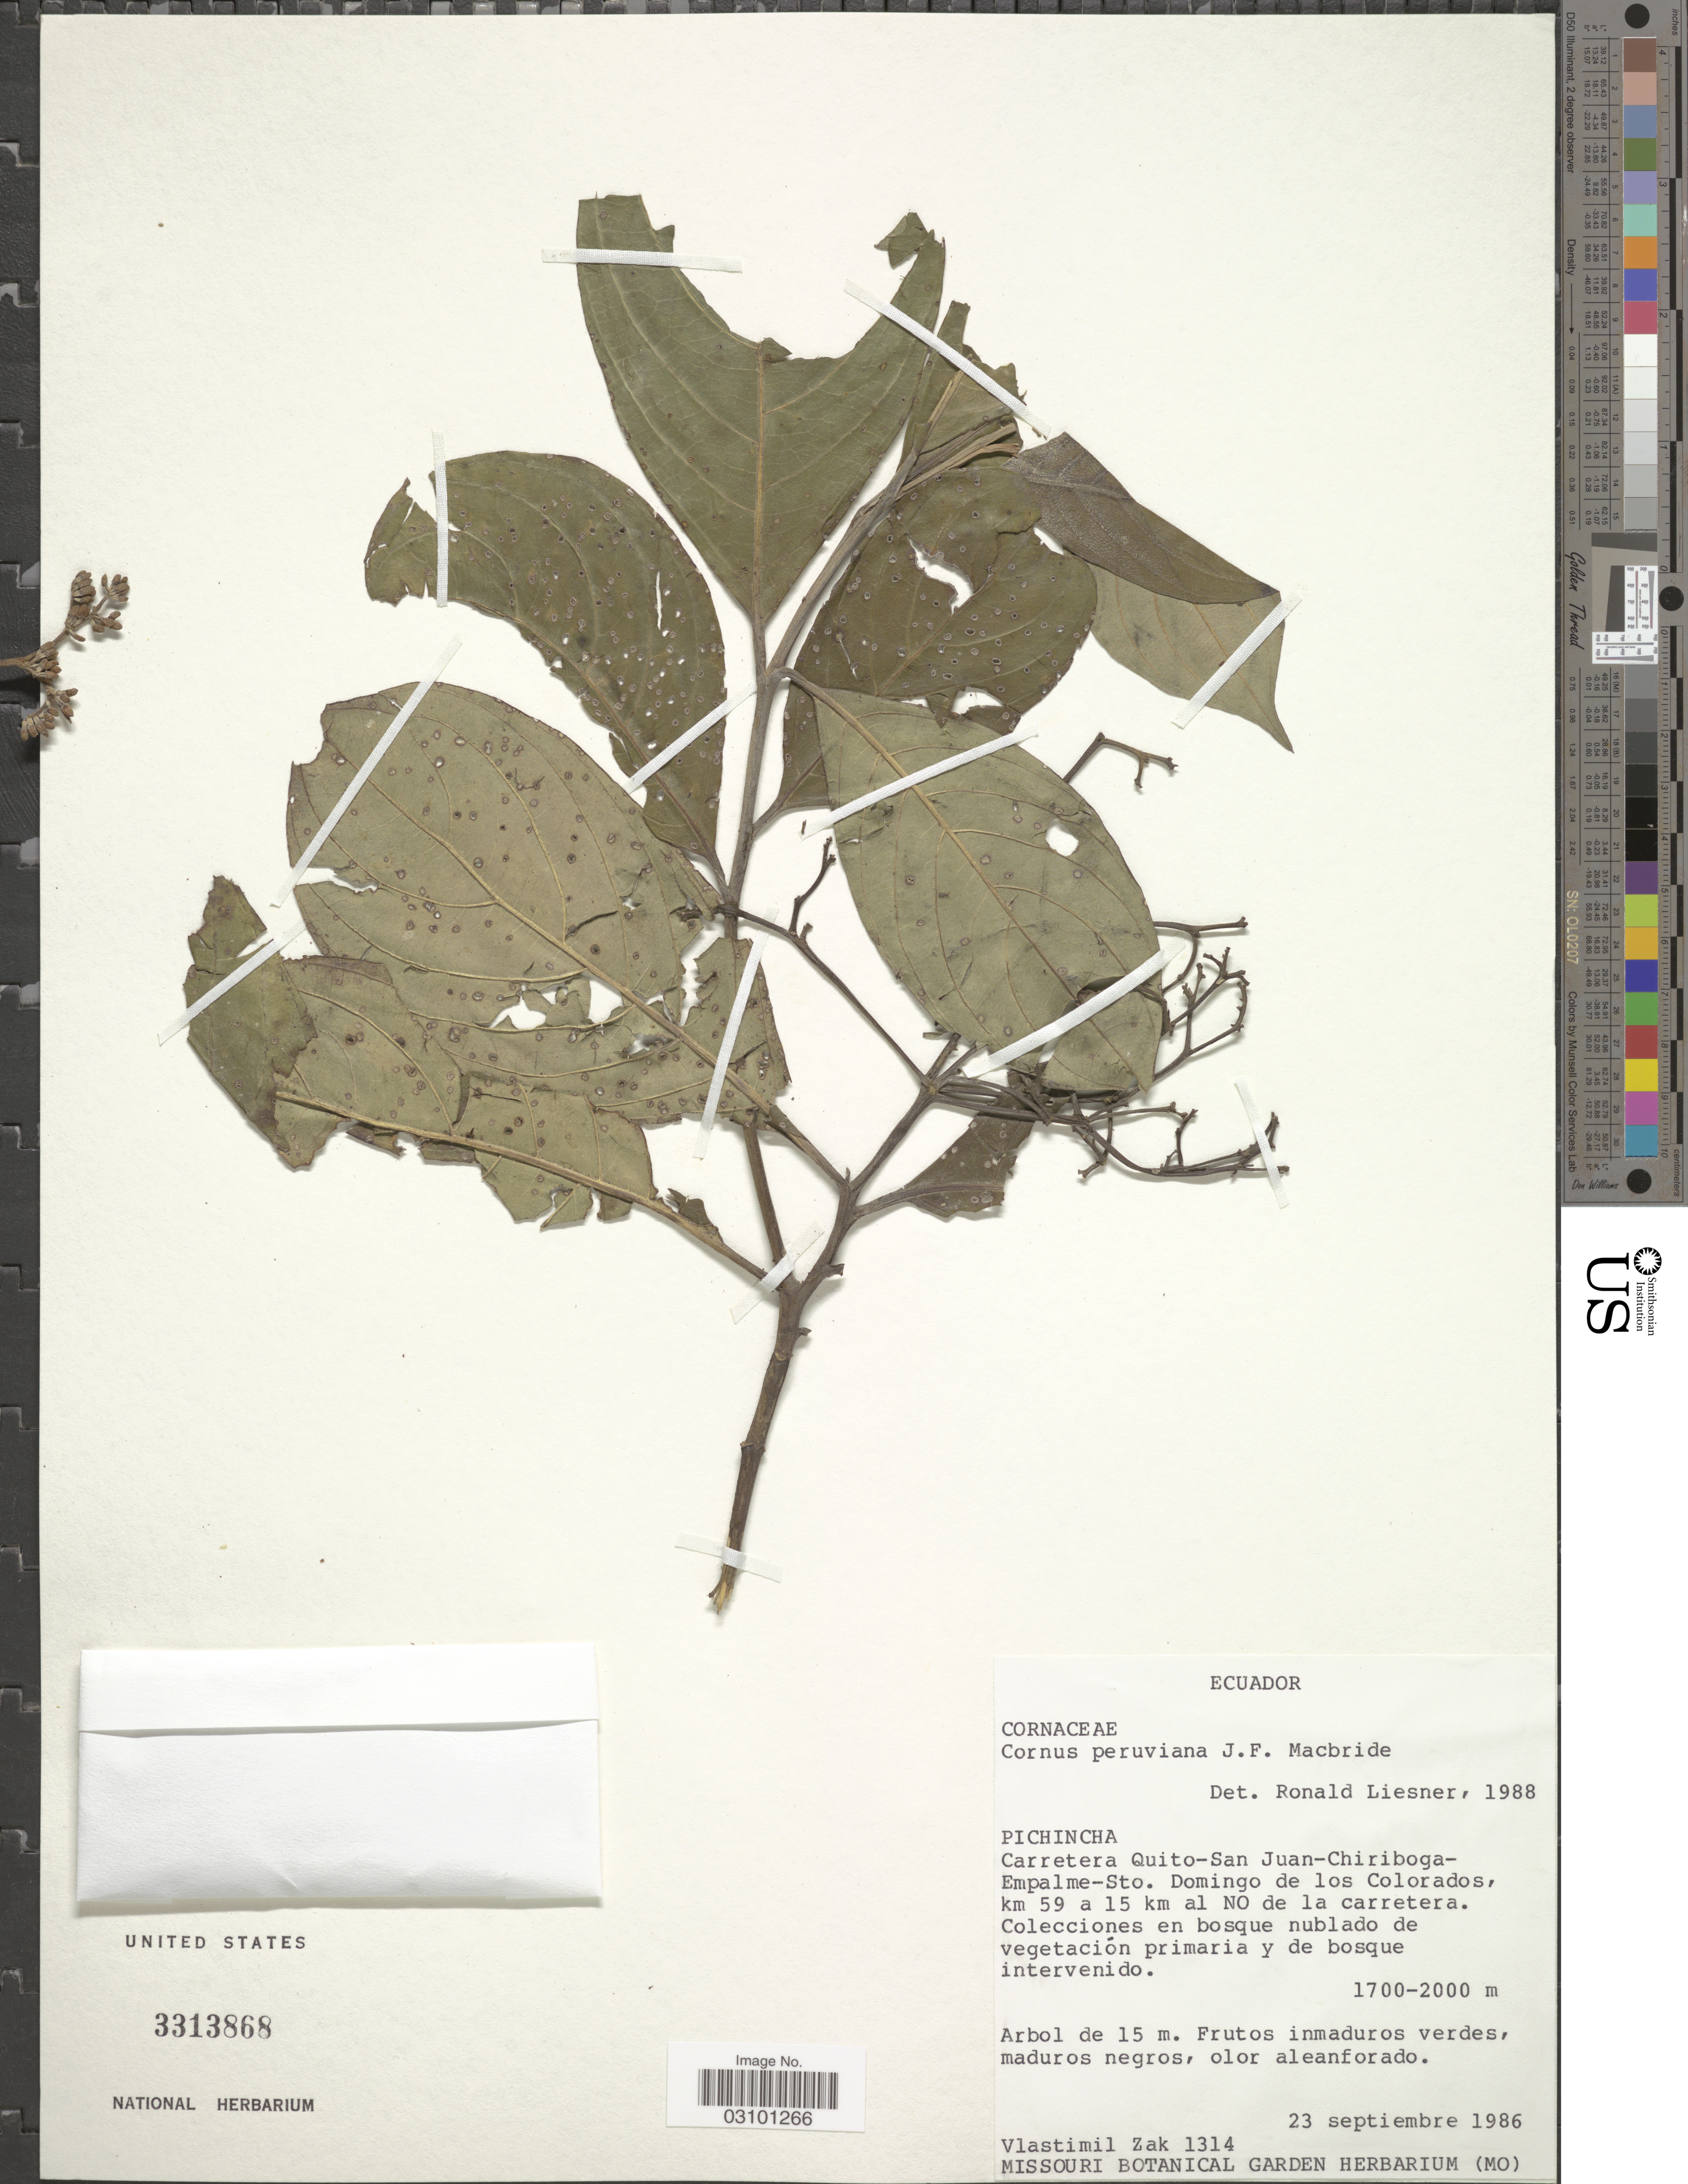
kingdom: Plantae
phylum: Tracheophyta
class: Magnoliopsida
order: Cornales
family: Cornaceae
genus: Cornus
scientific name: Cornus peruviana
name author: J.F. Macbr.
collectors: V. Zak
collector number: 1314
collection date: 1986-09-23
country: Ecuador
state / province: Pichincha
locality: Carretera Quito-San Juan-Chiriboga-Empalme-Sto. Domingo de los Colorados, km 59 a 15 km al NO de la carretera.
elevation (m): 1700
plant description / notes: Fruit temporarily sampled for micro-CT scanning.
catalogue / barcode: US 3313868